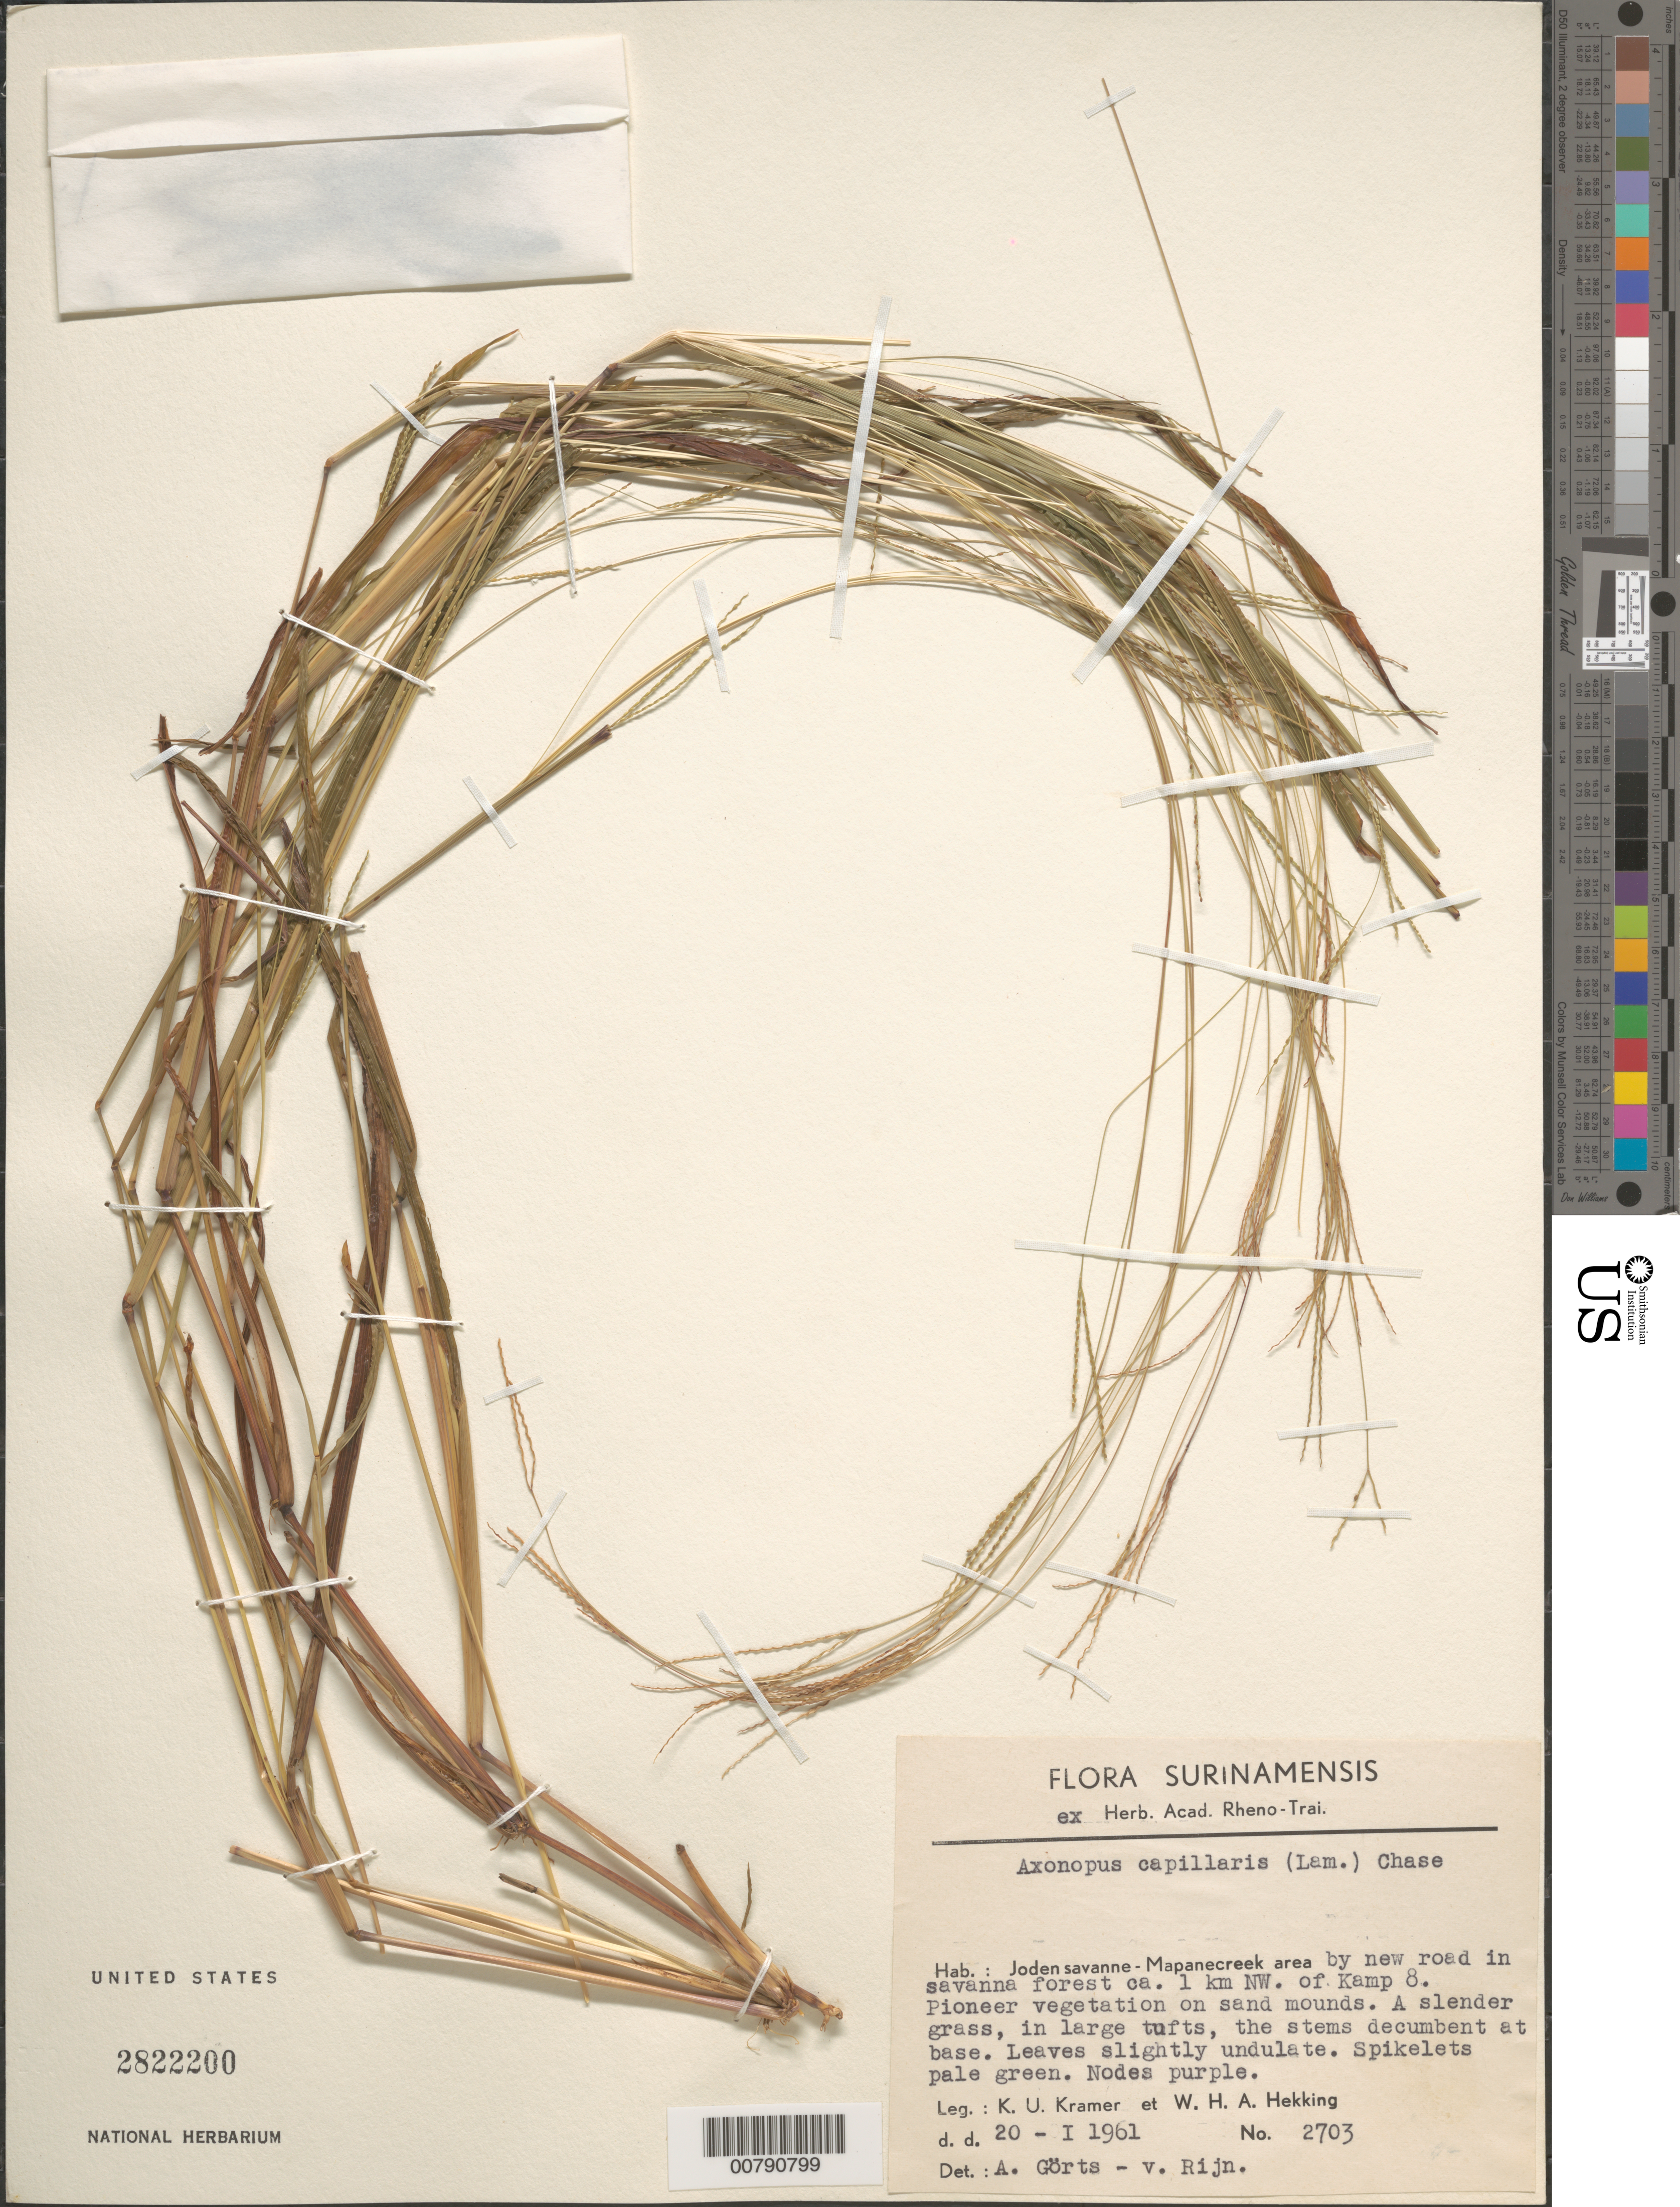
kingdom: Plantae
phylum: Tracheophyta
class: Liliopsida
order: Poales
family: Poaceae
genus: Axonopus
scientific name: Axonopus capillaris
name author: (Lam.) Chase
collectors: K. U. Kramer & W. H. A. Hekking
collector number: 2703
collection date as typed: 20-Jan-61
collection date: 1961-01-20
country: Suriname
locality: Jodensavanne-Mapane kreek area; by new road in savanna forest ca. 1 km NW of Kamp 8.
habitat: Pioneer vegetation on sand mounds.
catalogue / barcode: US 2822200